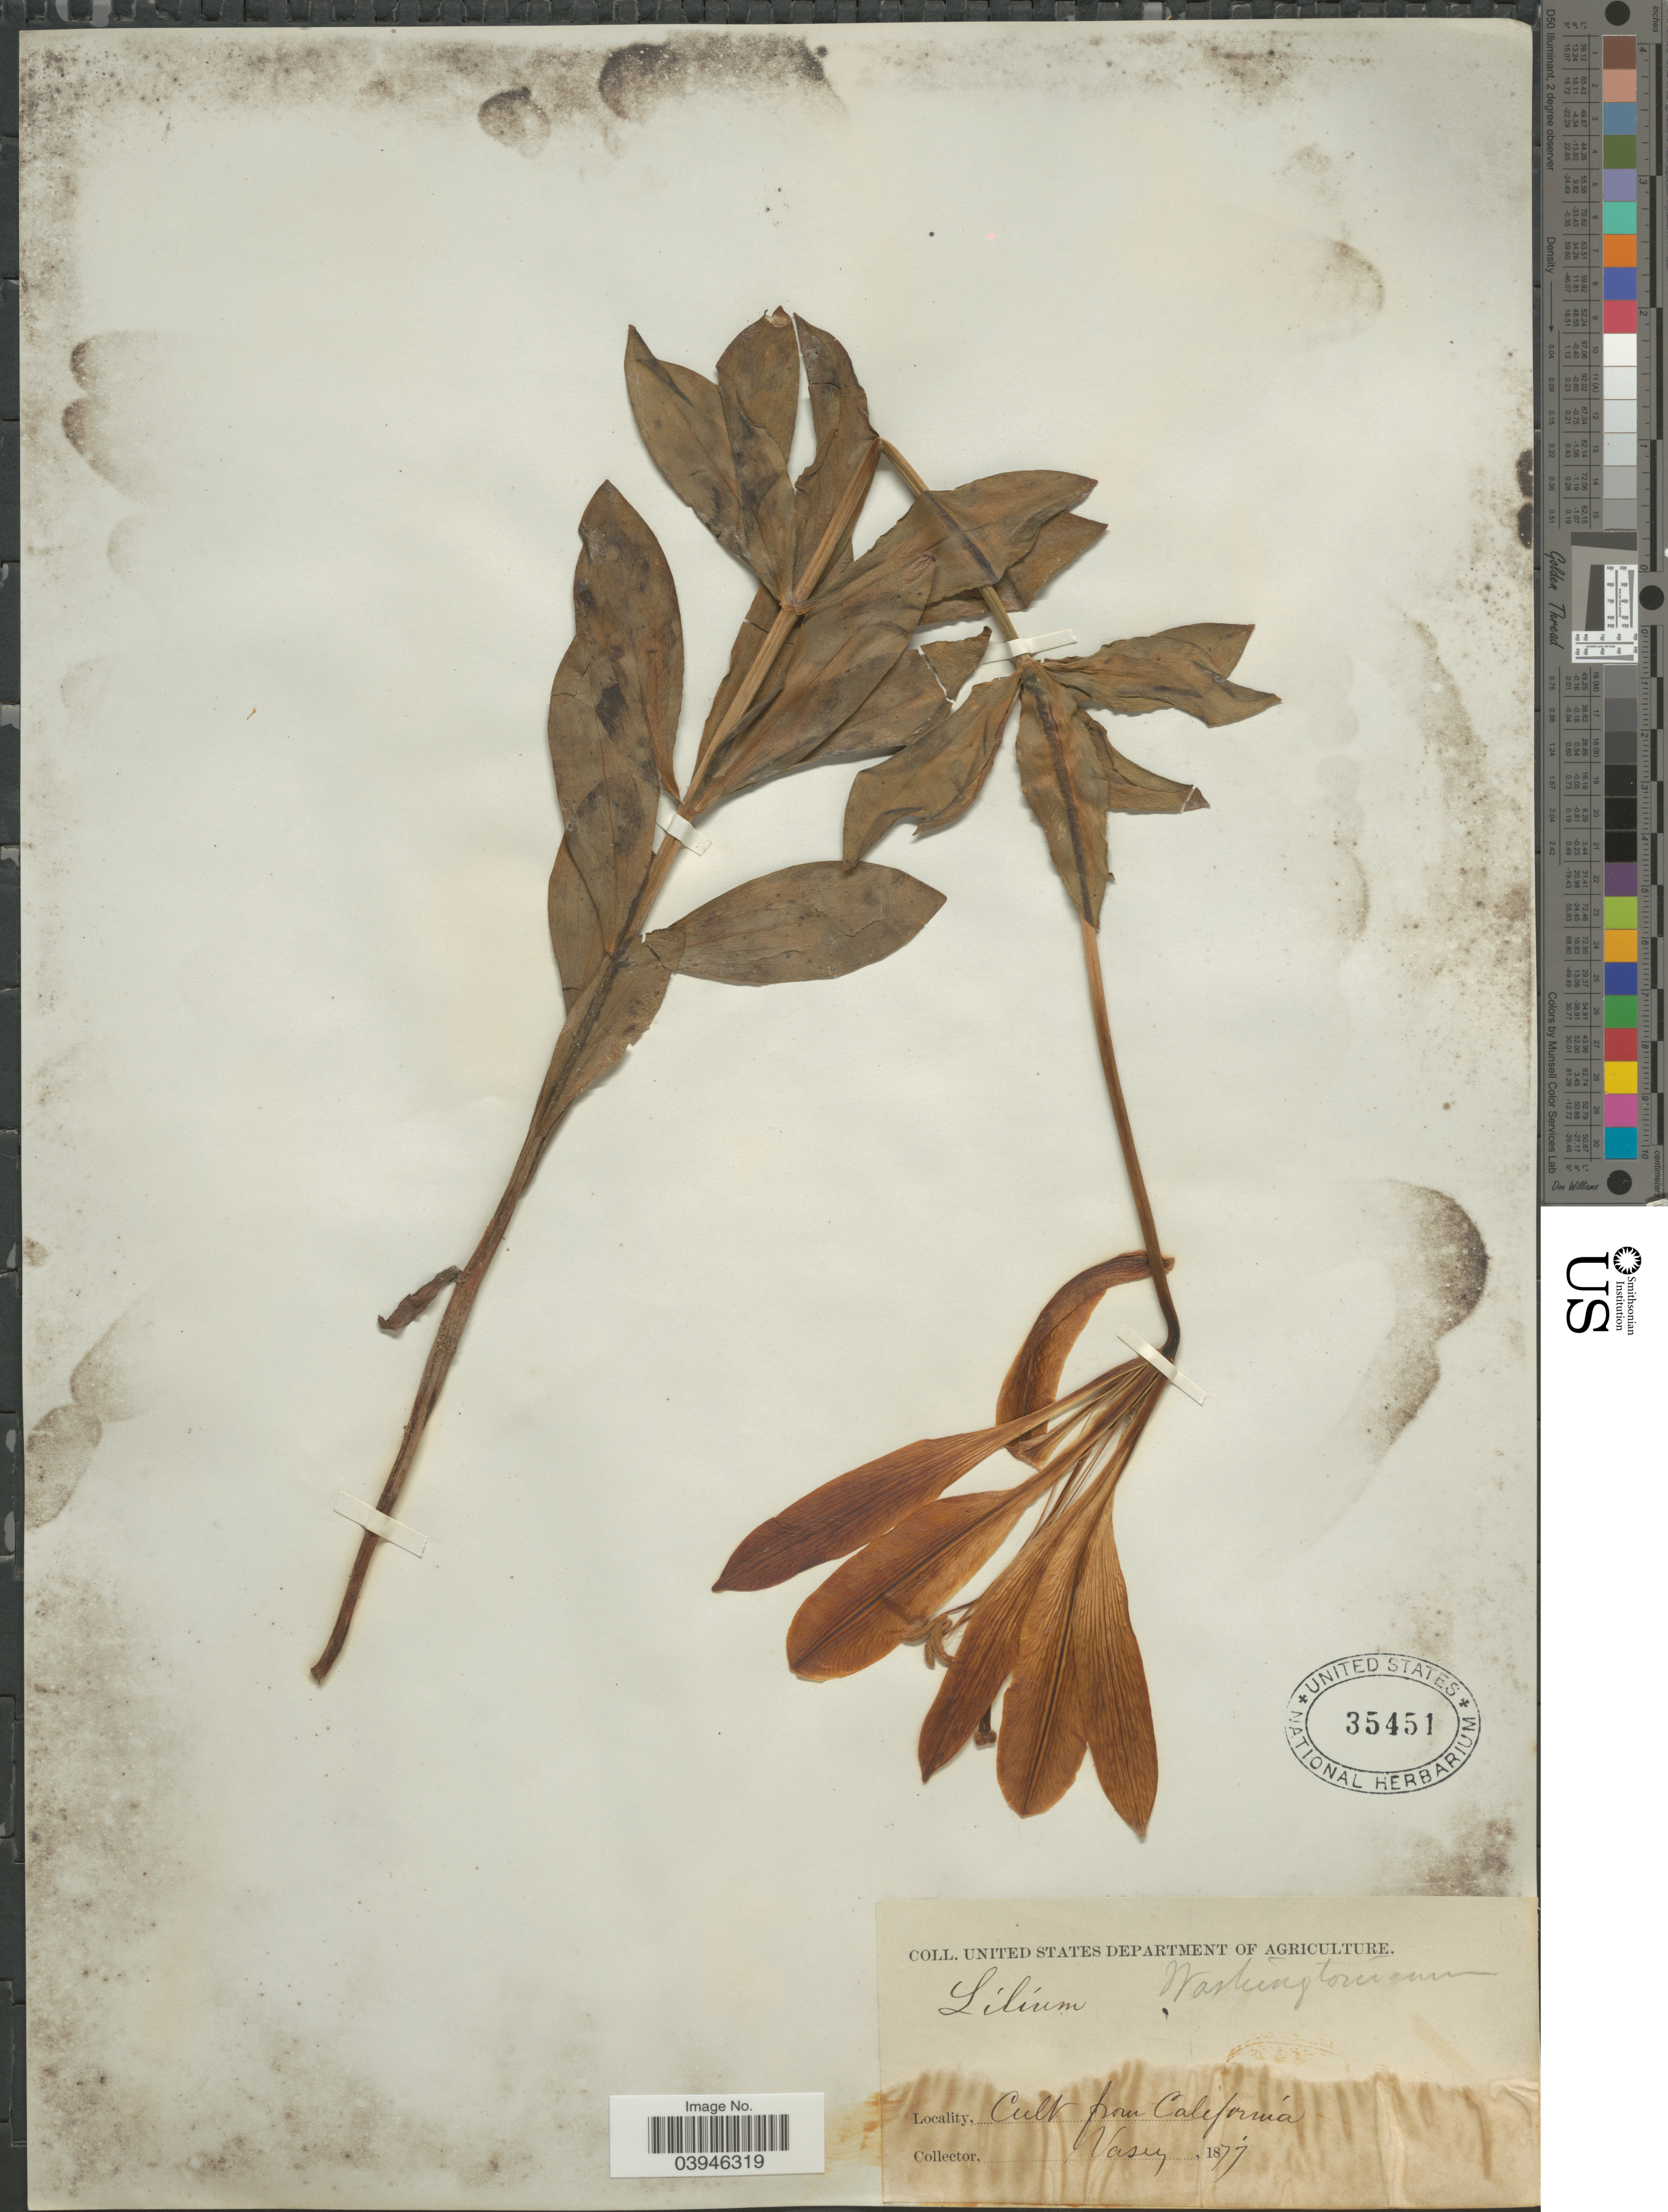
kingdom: Plantae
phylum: Tracheophyta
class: Liliopsida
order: Liliales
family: Liliaceae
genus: Lilium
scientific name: Lilium washingtonianum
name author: Kellogg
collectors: Vasey, --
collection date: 1877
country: United States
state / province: California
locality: From California.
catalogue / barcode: US 35451